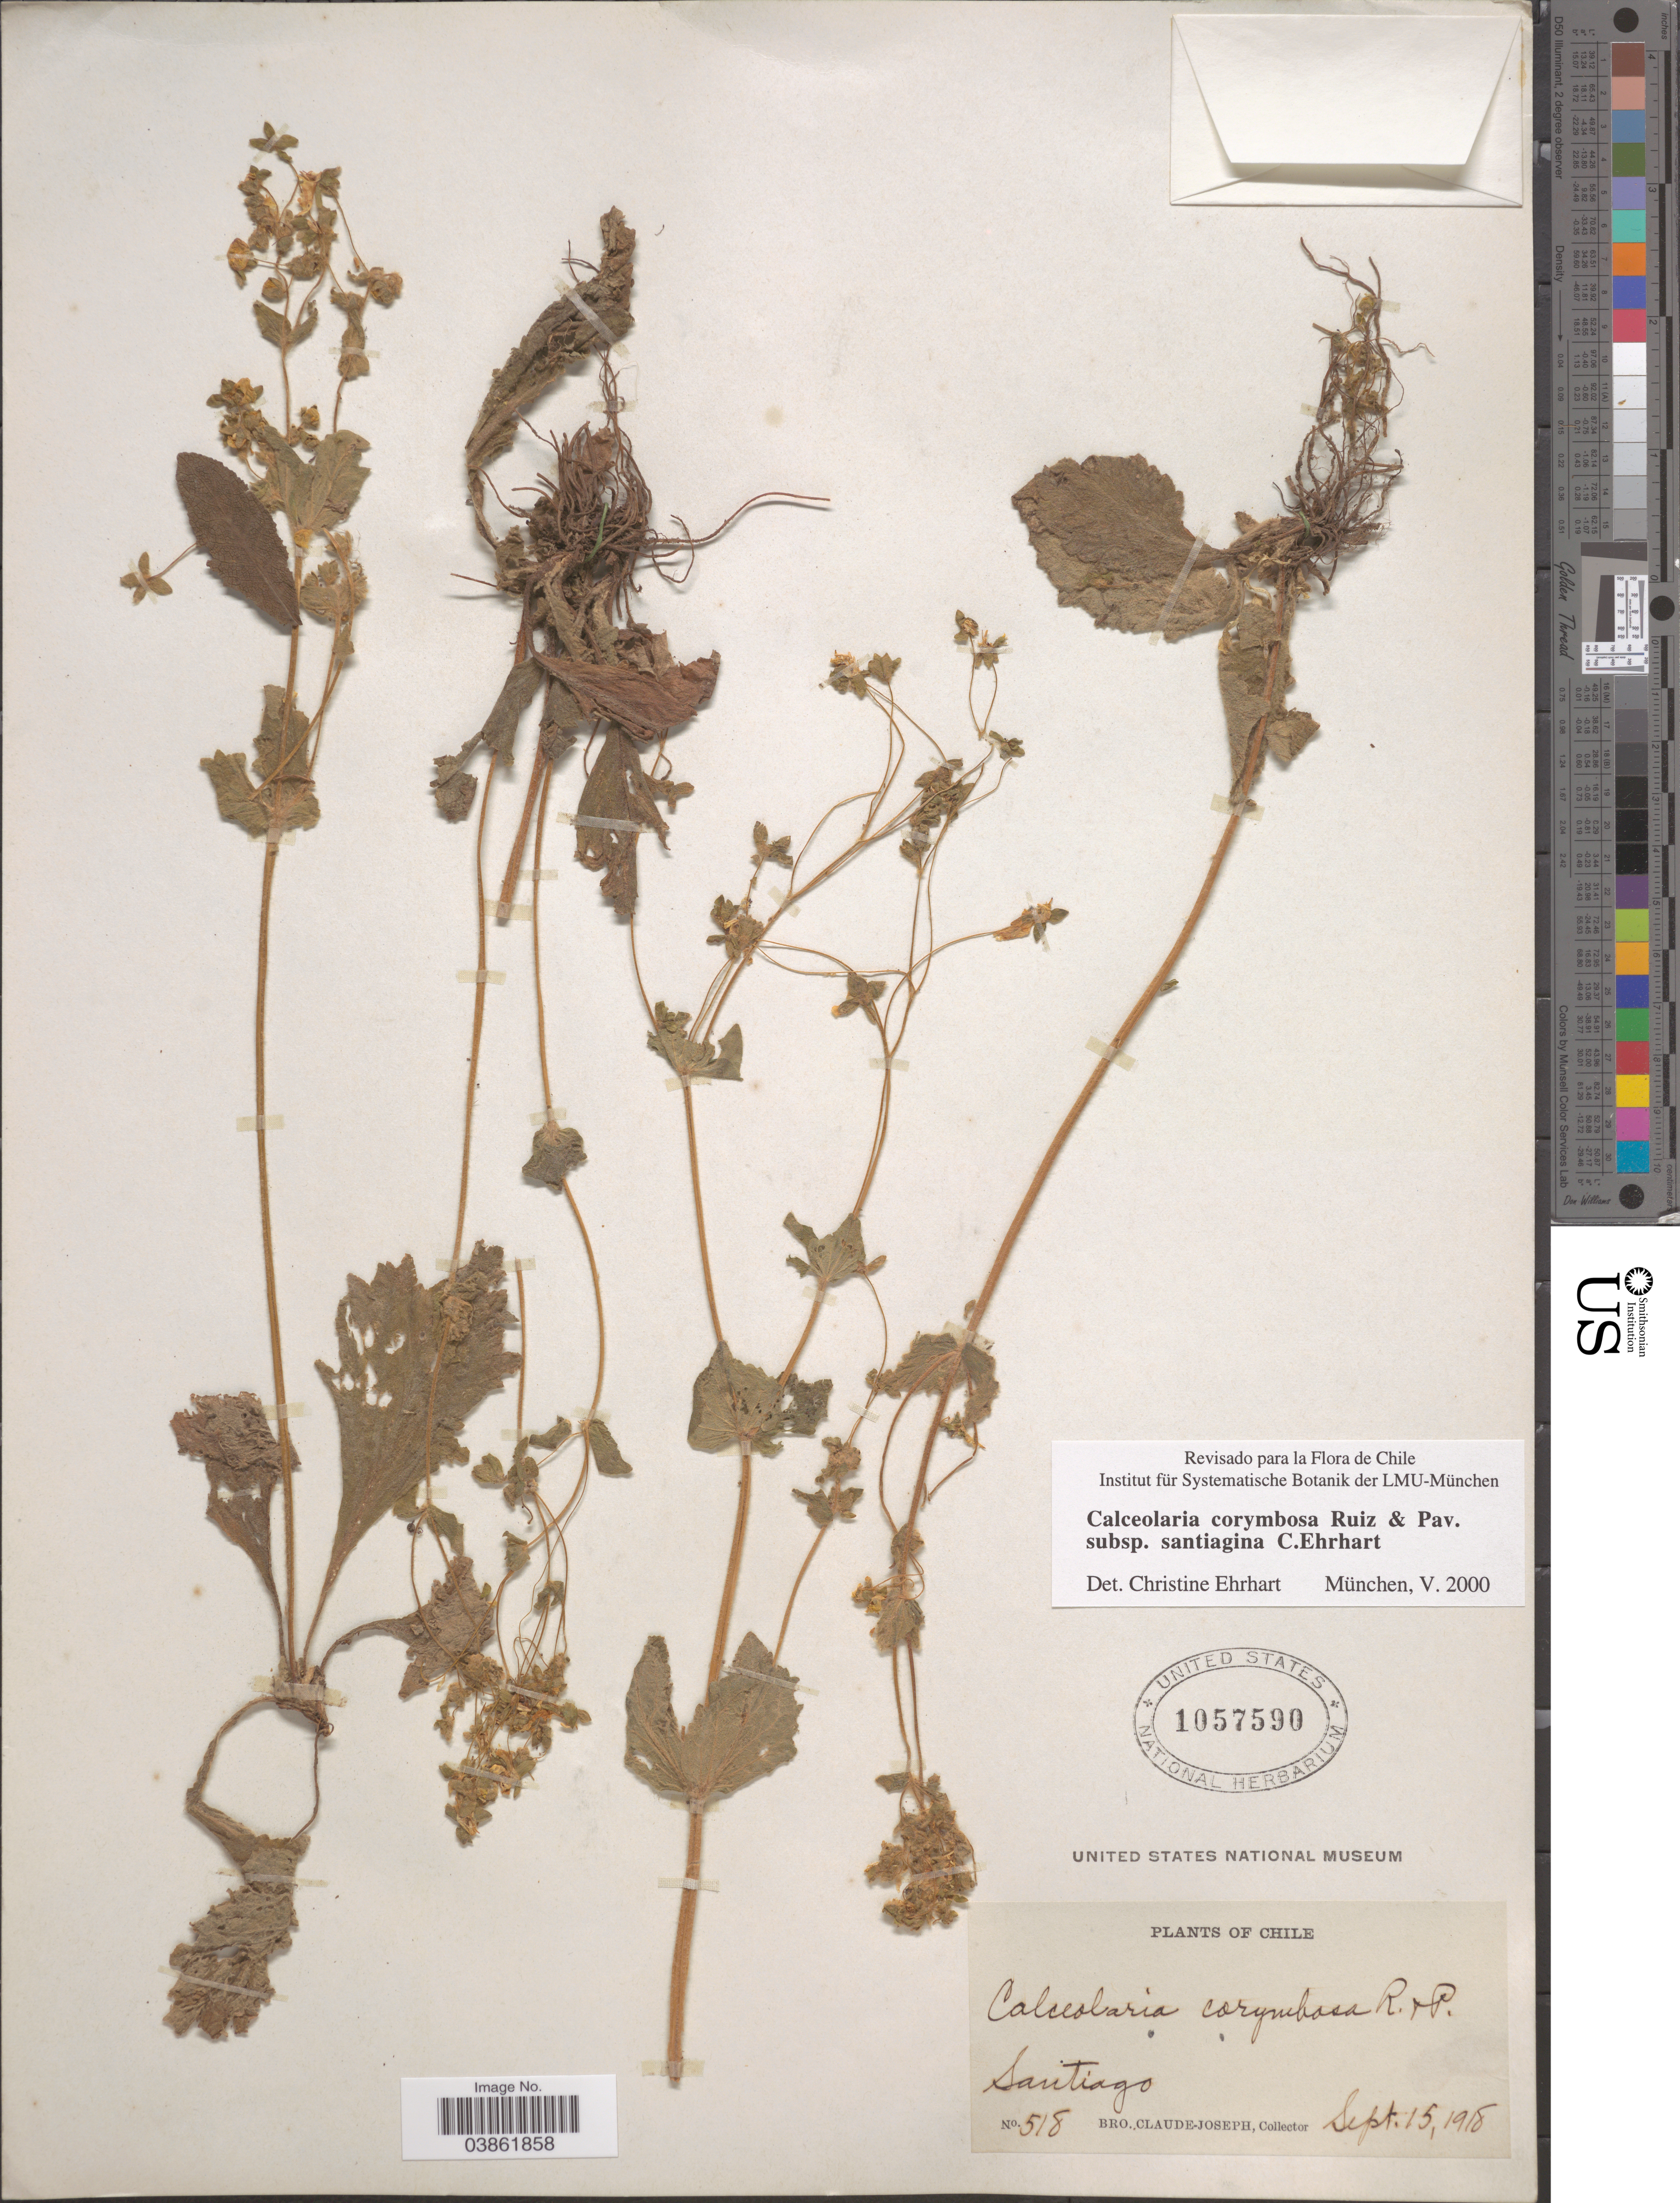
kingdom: Plantae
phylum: Tracheophyta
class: Magnoliopsida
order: Lamiales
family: Calceolariaceae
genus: Calceolaria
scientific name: Calceolaria corymbosa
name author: Ruiz & Pav.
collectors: Bro. Claude-Joseph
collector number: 518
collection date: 1918-09-15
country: Chile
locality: Santiago.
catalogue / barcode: US 1057590